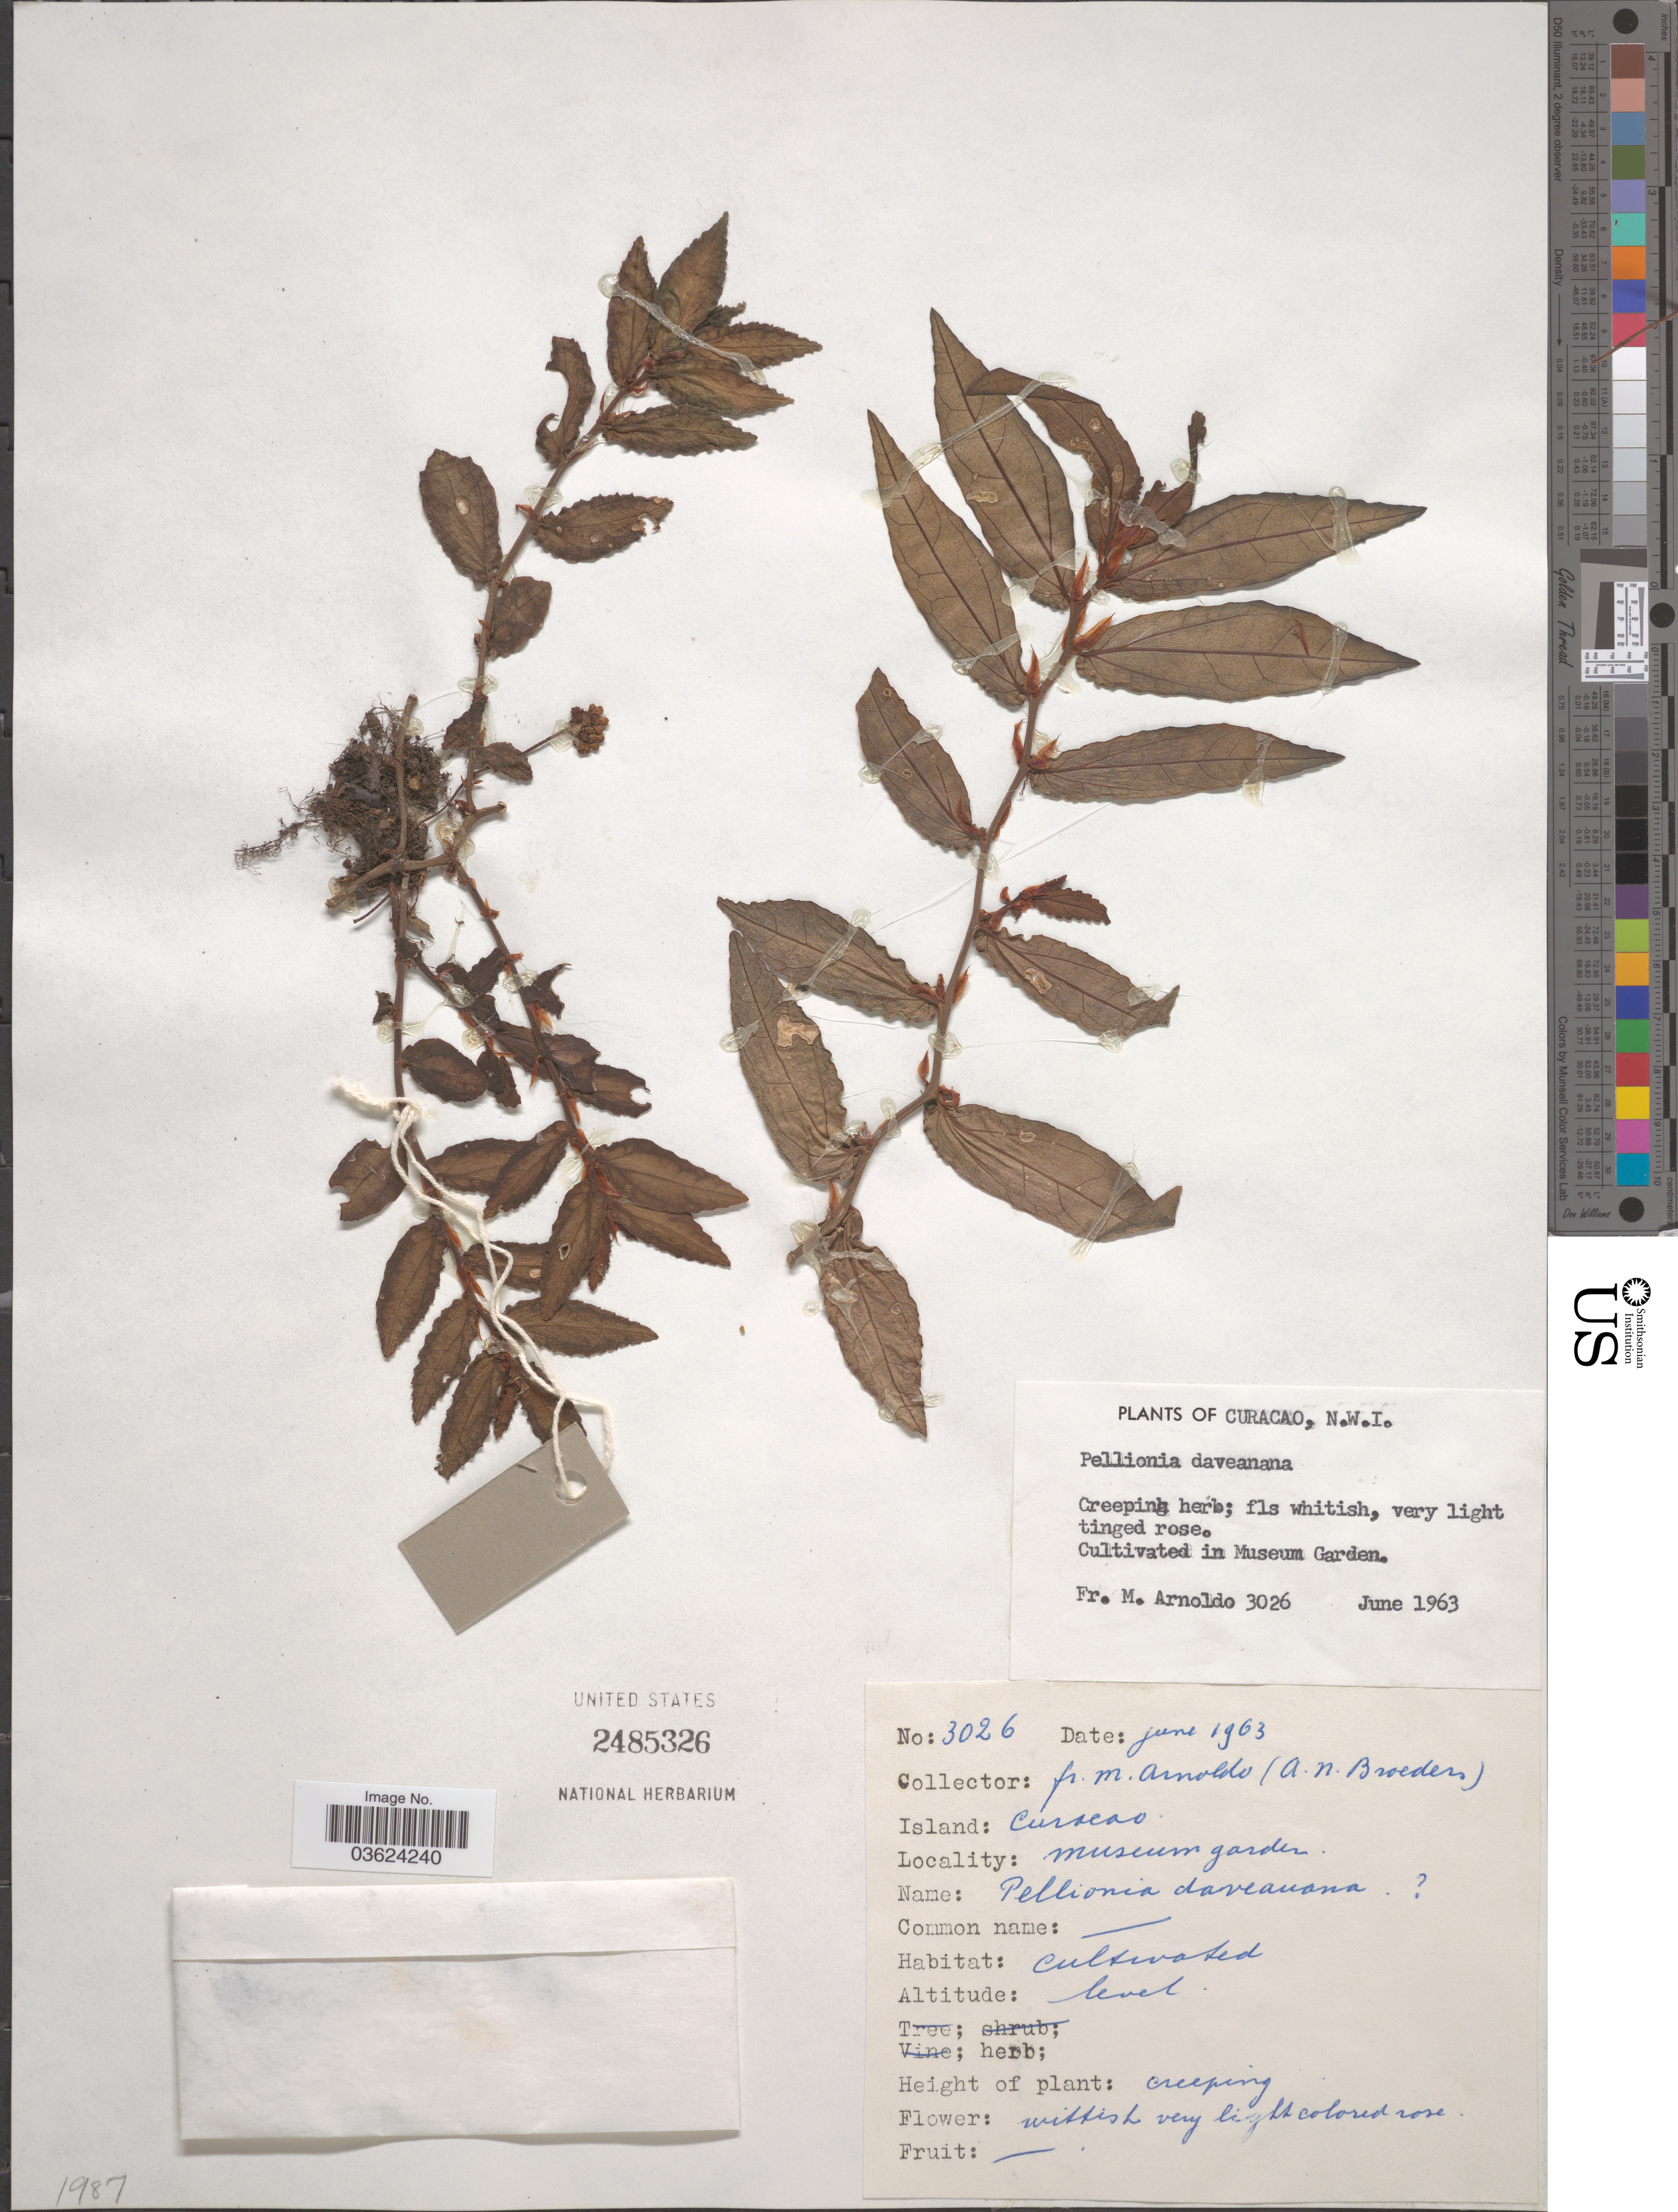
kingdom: Plantae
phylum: Tracheophyta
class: Magnoliopsida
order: Rosales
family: Urticaceae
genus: Pellionia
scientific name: Pellionia daveauana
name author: N.E. Br.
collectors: N. Arnoldo-Broeders & N. Arnoldo-Broeders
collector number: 3026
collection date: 1963-06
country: Curaçao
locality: Island Curacao. Museum Garden.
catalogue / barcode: US 2485326